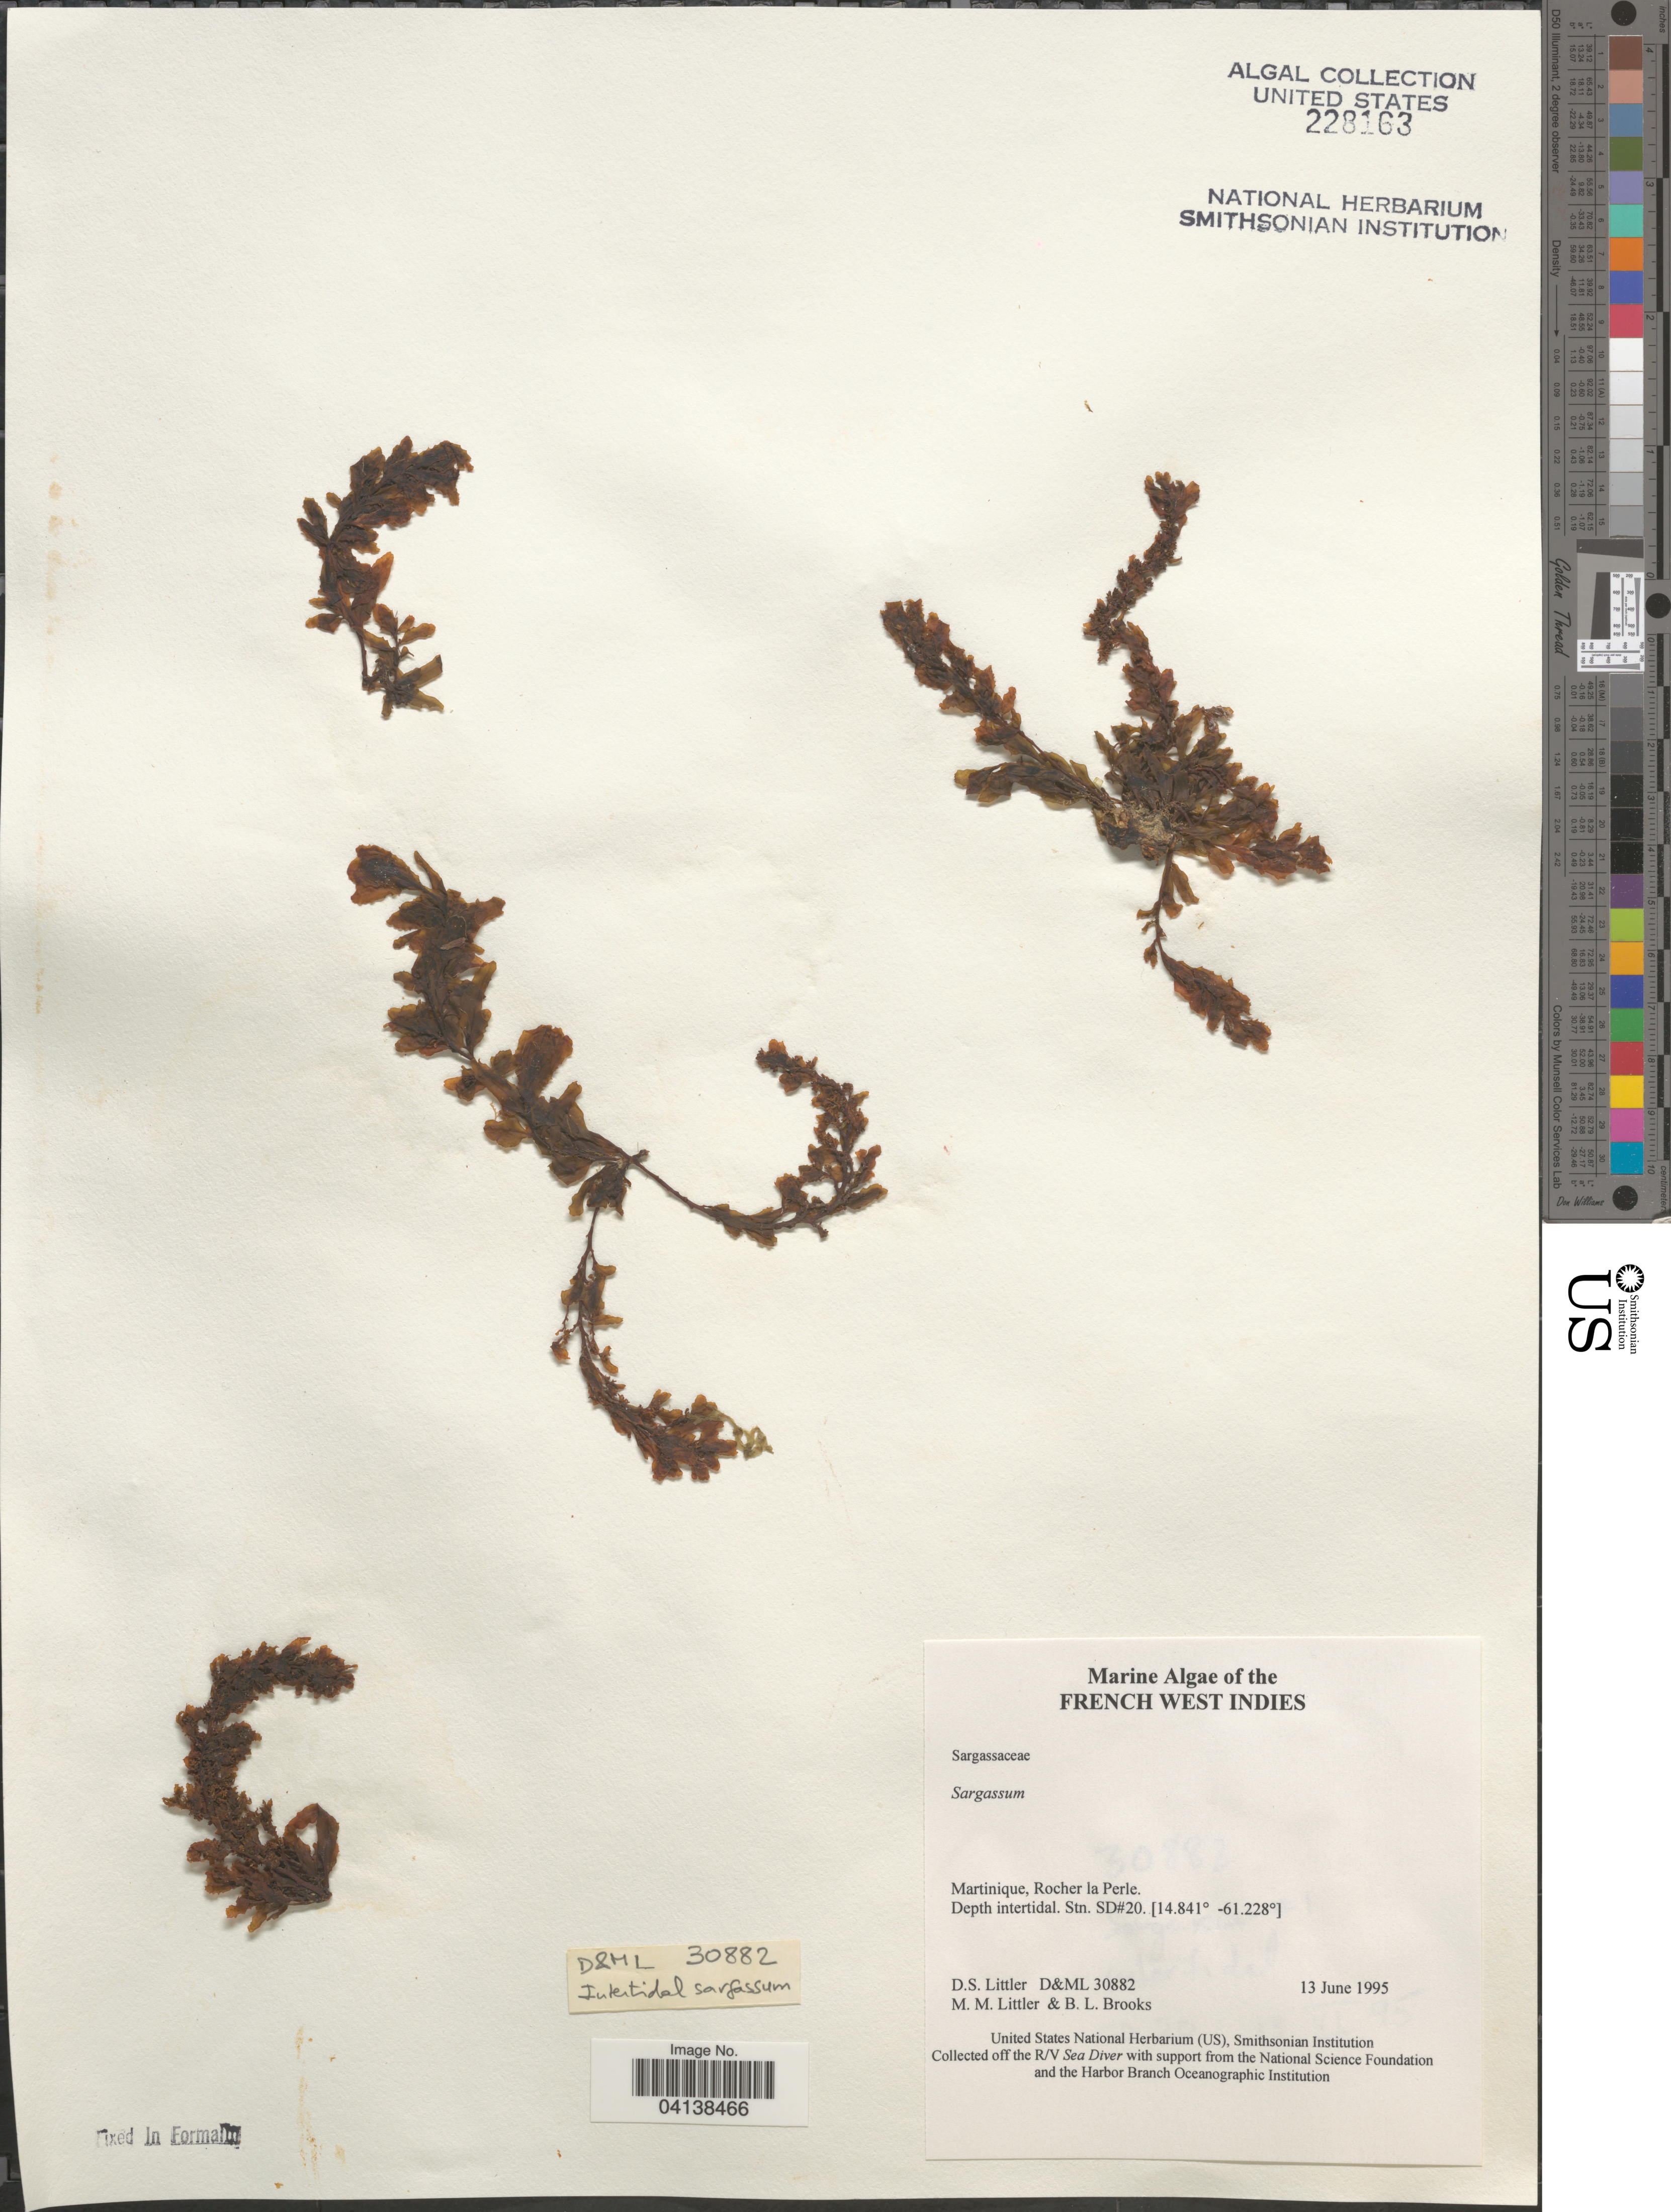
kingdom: Chromista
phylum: Ochrophyta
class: Phaeophyceae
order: Fucales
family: Sargassaceae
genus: Sargassum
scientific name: Sargassum sp.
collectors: D. S. Littler & B. Brooks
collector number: D&ML 30882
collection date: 1995-06-13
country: Martinique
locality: French West Indies. Rocher la Perle. Stn. SD#20.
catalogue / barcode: US 228163